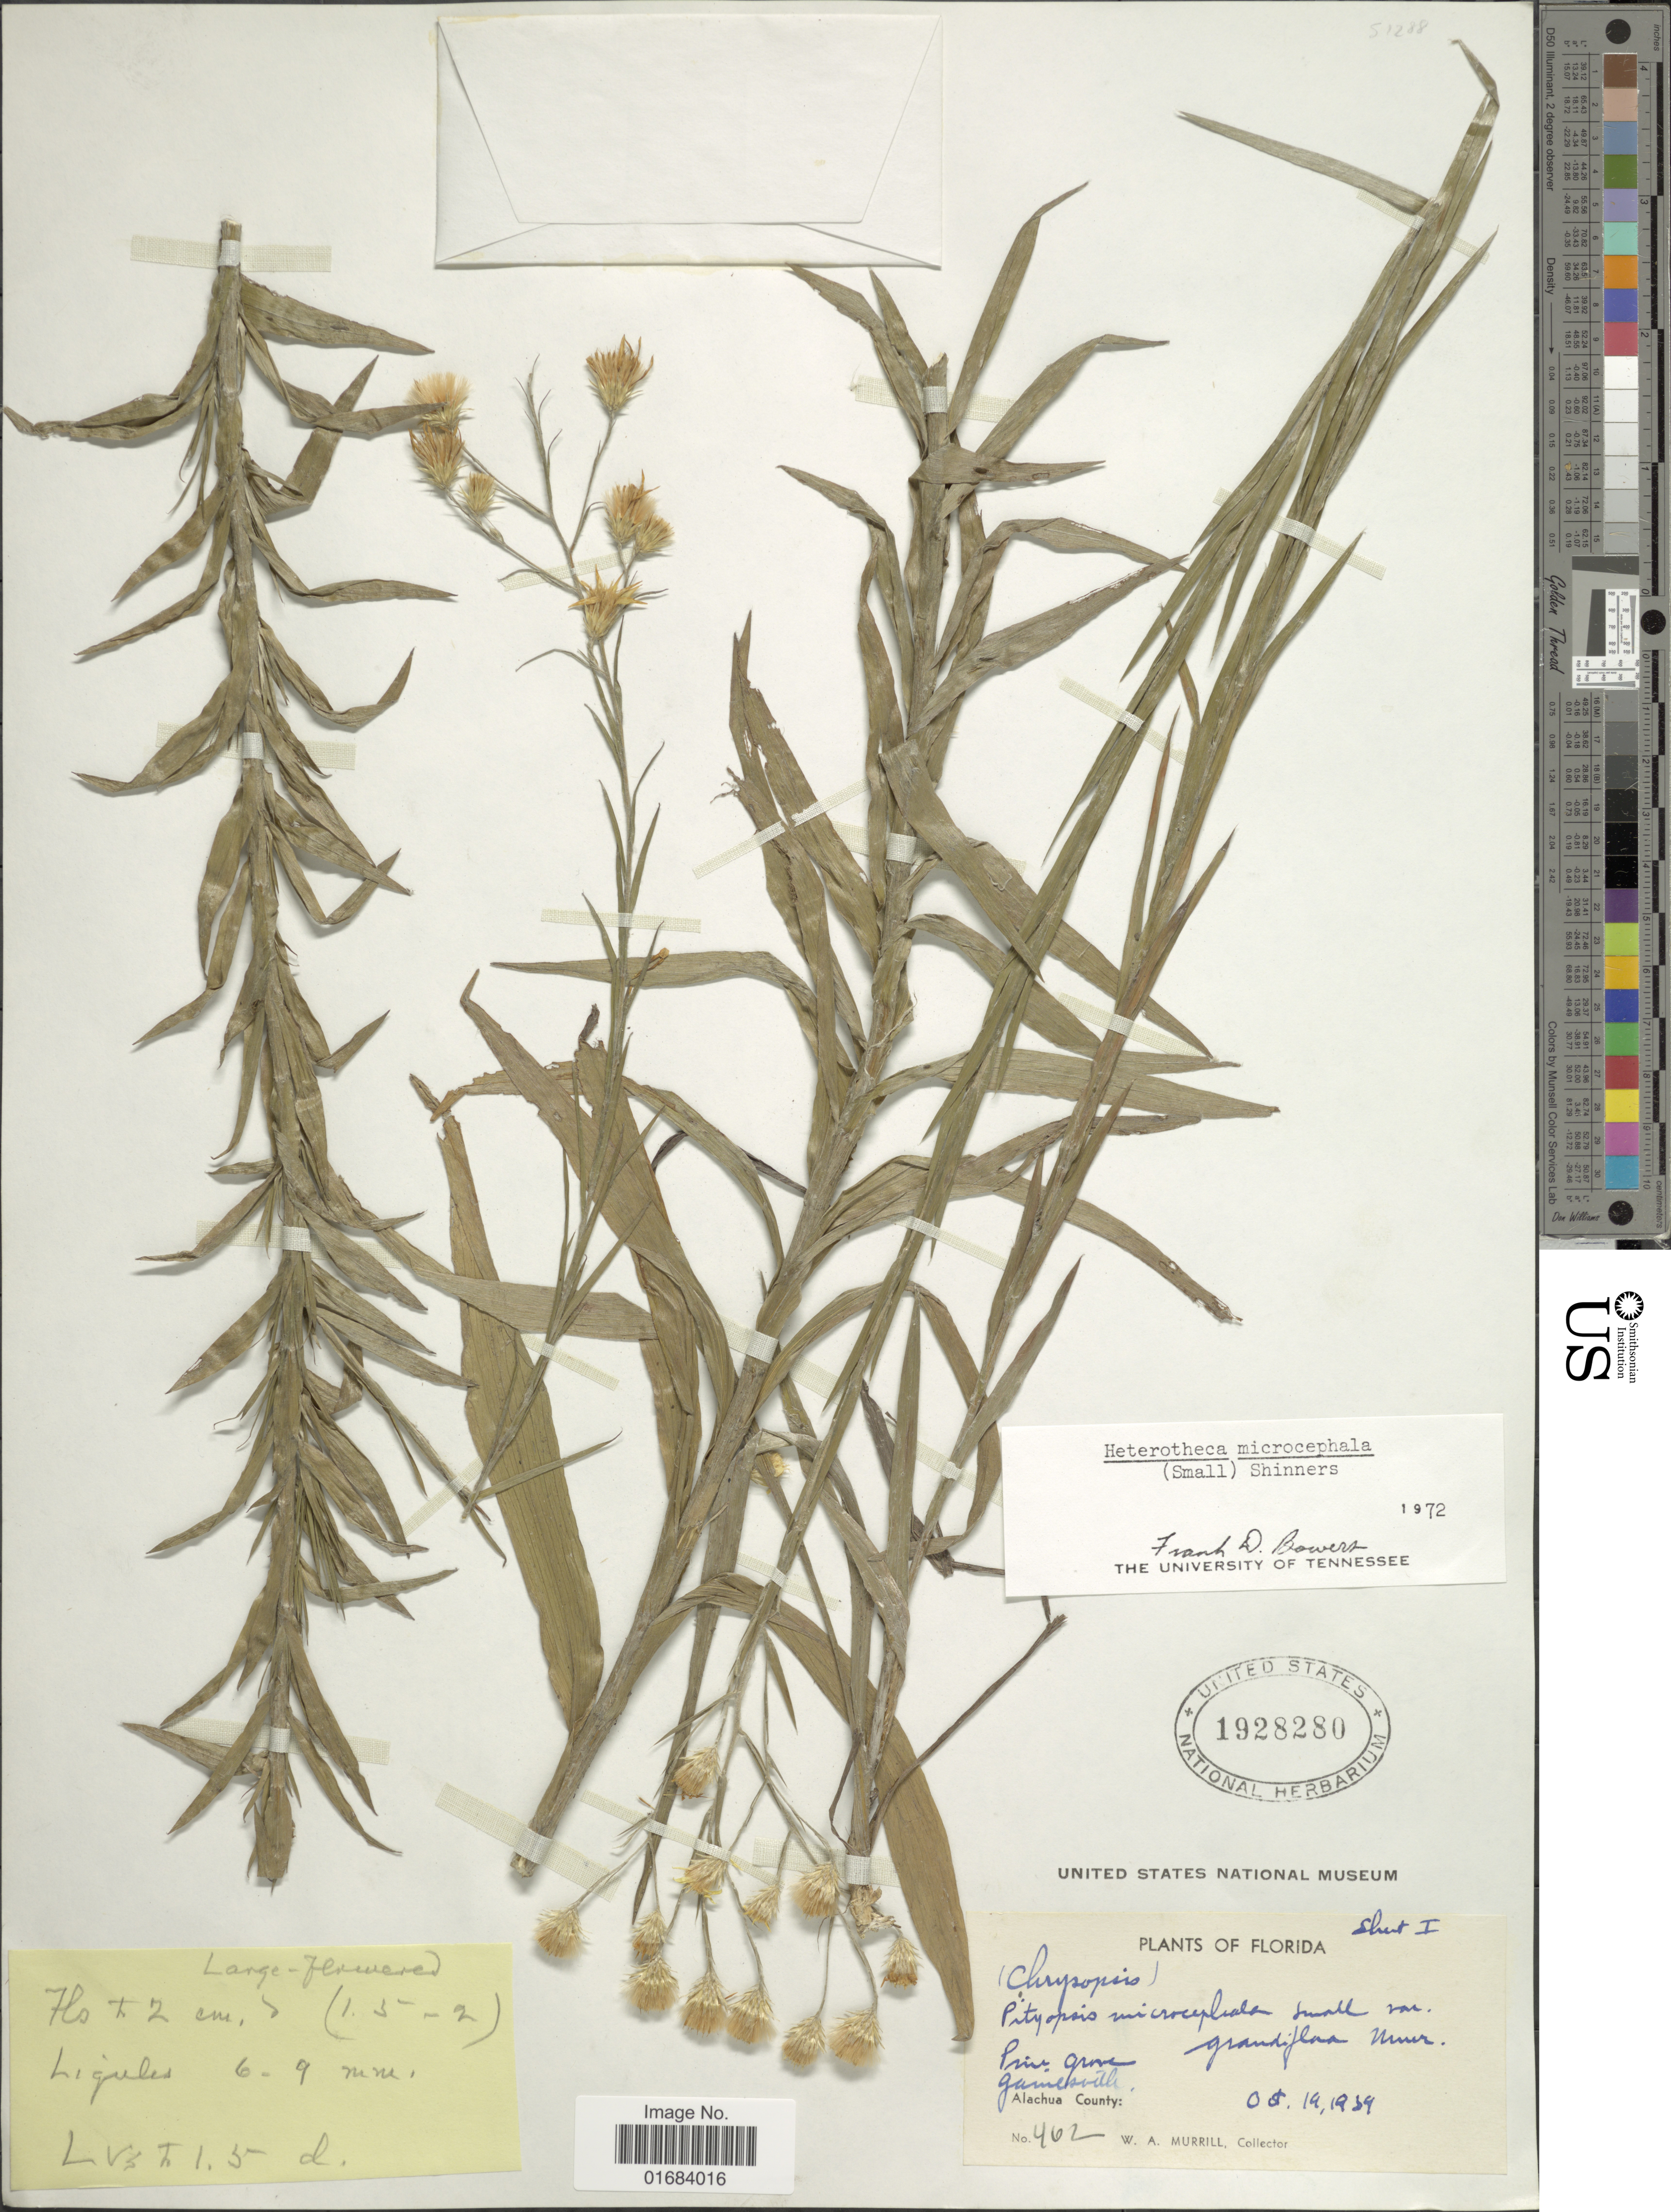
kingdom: Plantae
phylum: Tracheophyta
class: Magnoliopsida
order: Asterales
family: Asteraceae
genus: Pityopsis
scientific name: Pityopsis microcephala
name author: Small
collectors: W. A. Murrill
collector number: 462*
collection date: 1934-10-14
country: United States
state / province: Florida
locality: Alachua County: Gamesville. Pine Grove.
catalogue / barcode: US 1928280